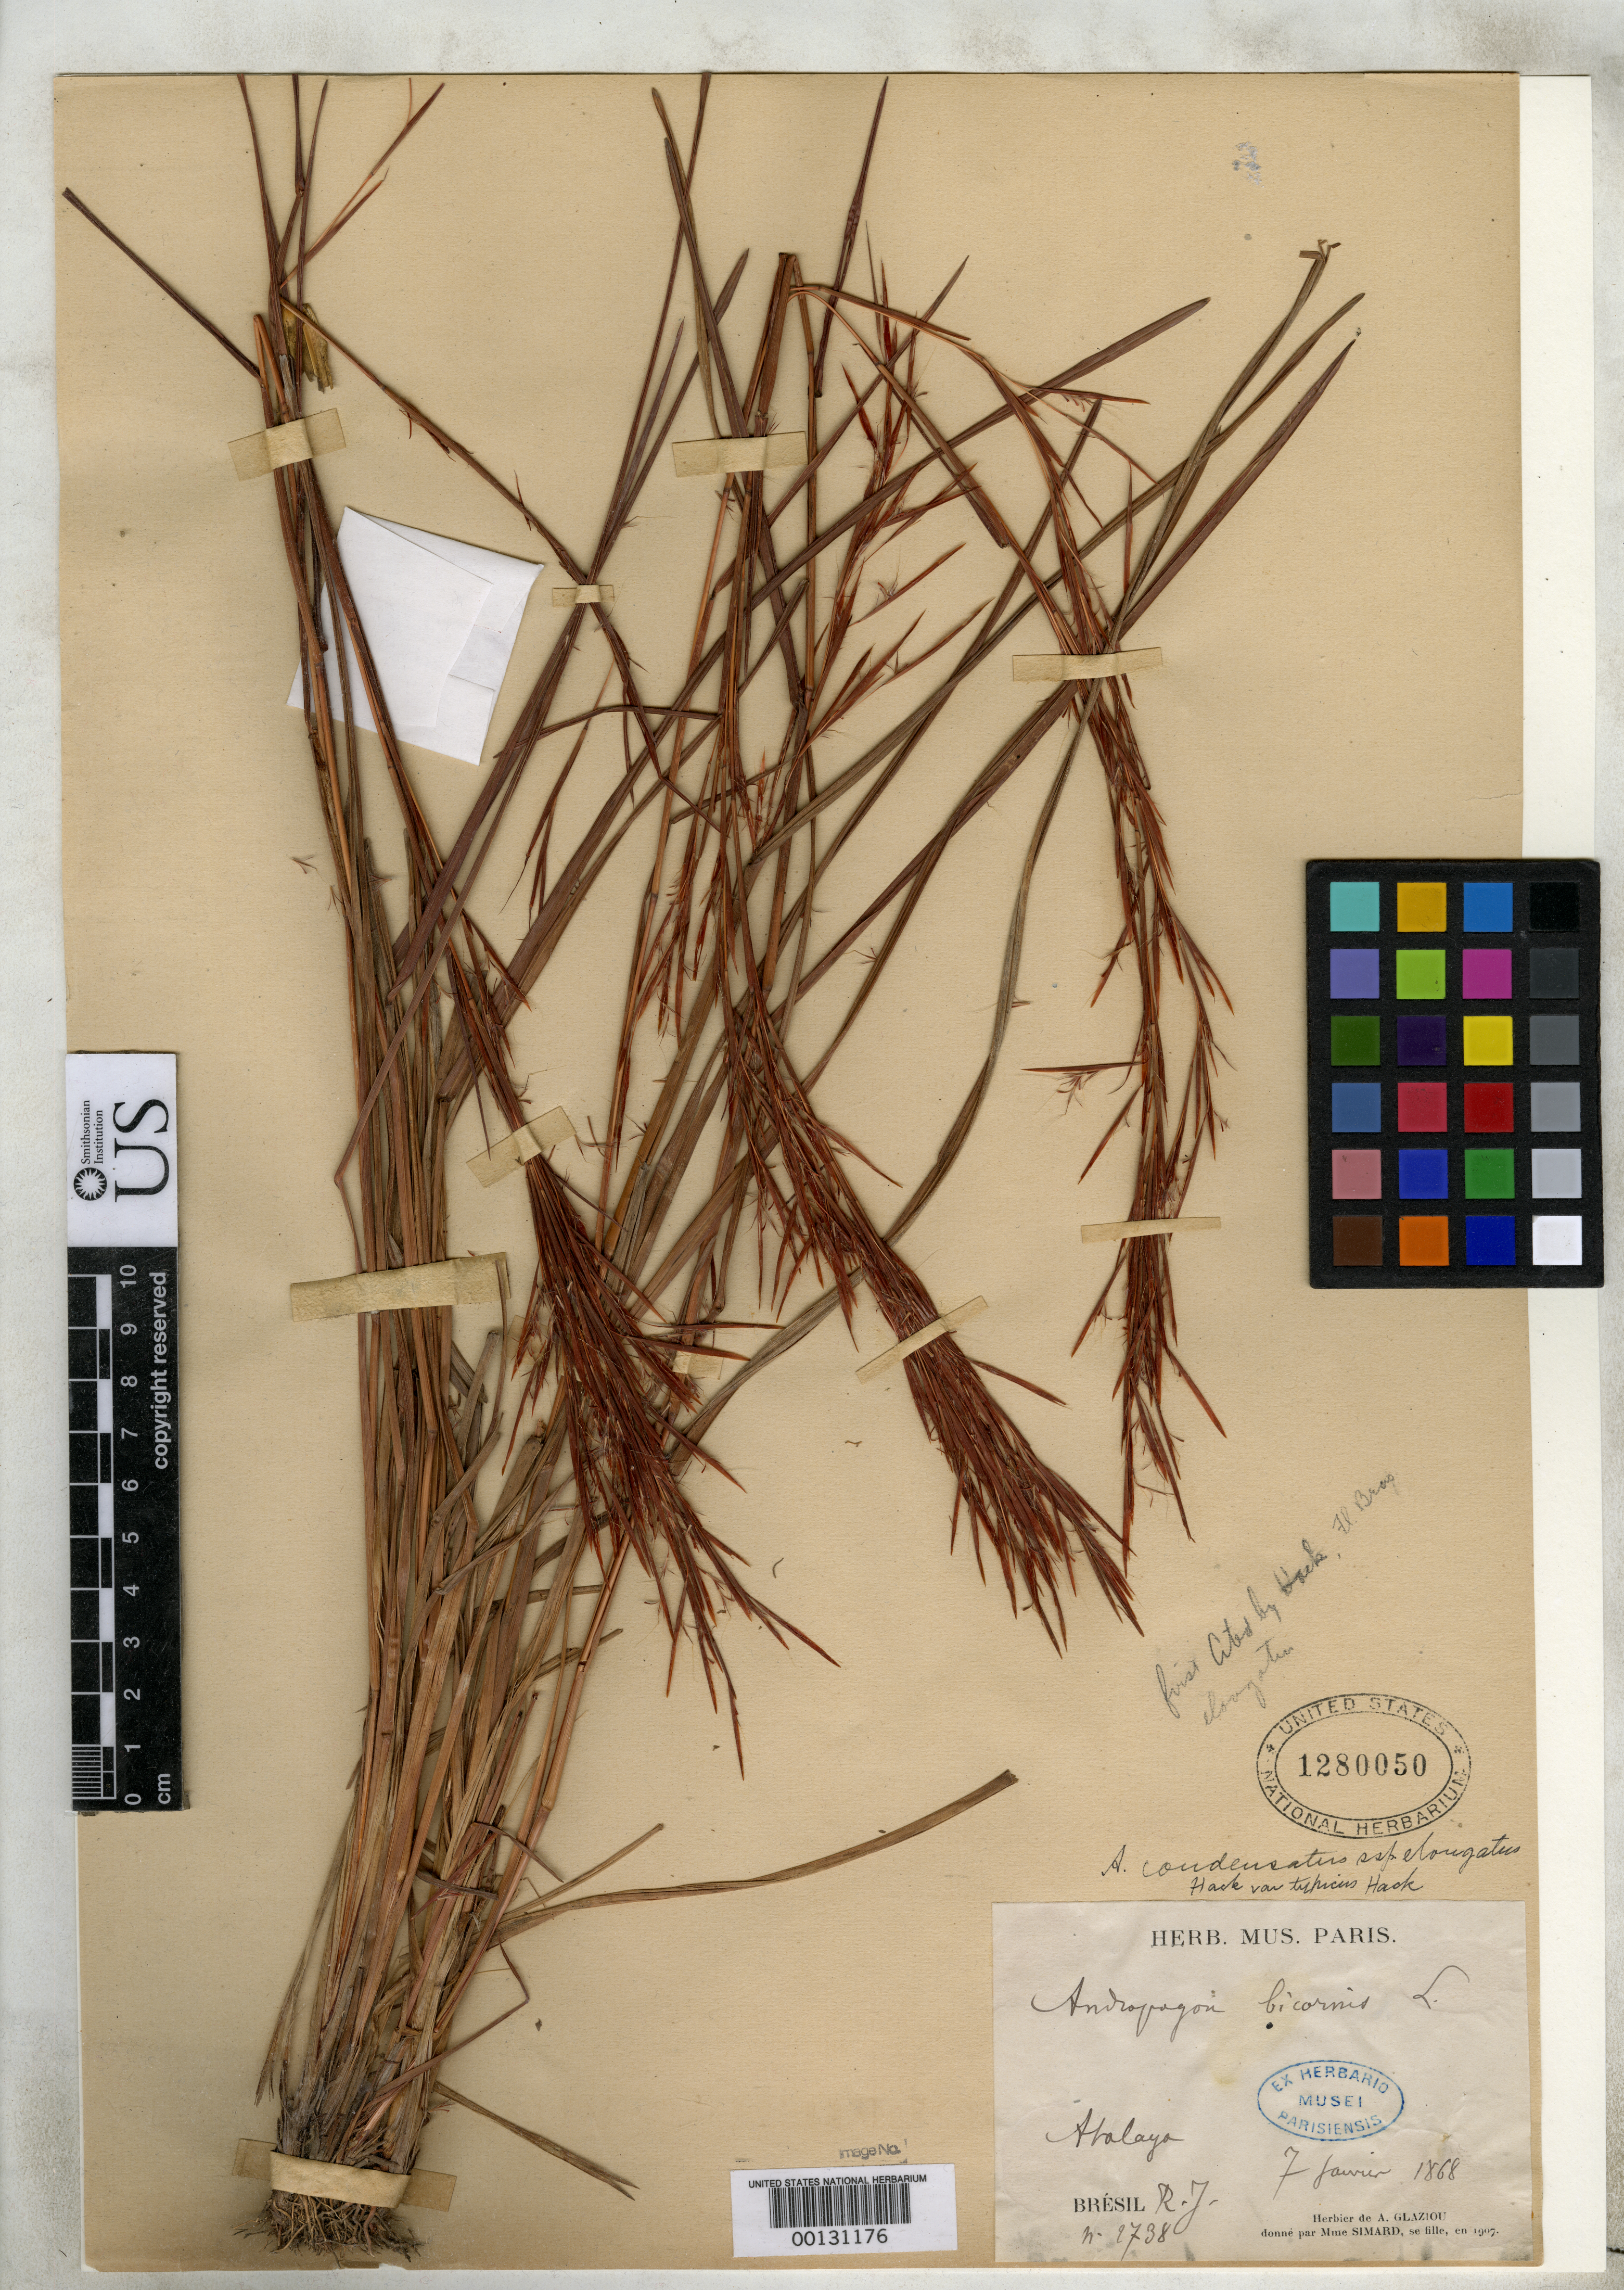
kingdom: Plantae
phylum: Tracheophyta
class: Liliopsida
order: Poales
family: Poaceae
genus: Andropogon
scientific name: Andropogon condensatus subsp. elongatus var. typicus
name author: Hack. in Mart.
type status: Isosyntype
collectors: A. F. M. Glaziou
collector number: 2738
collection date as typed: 07 Jan 1868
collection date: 1868-01-07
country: Brazil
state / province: Rio de Janeiro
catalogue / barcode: US 1280050